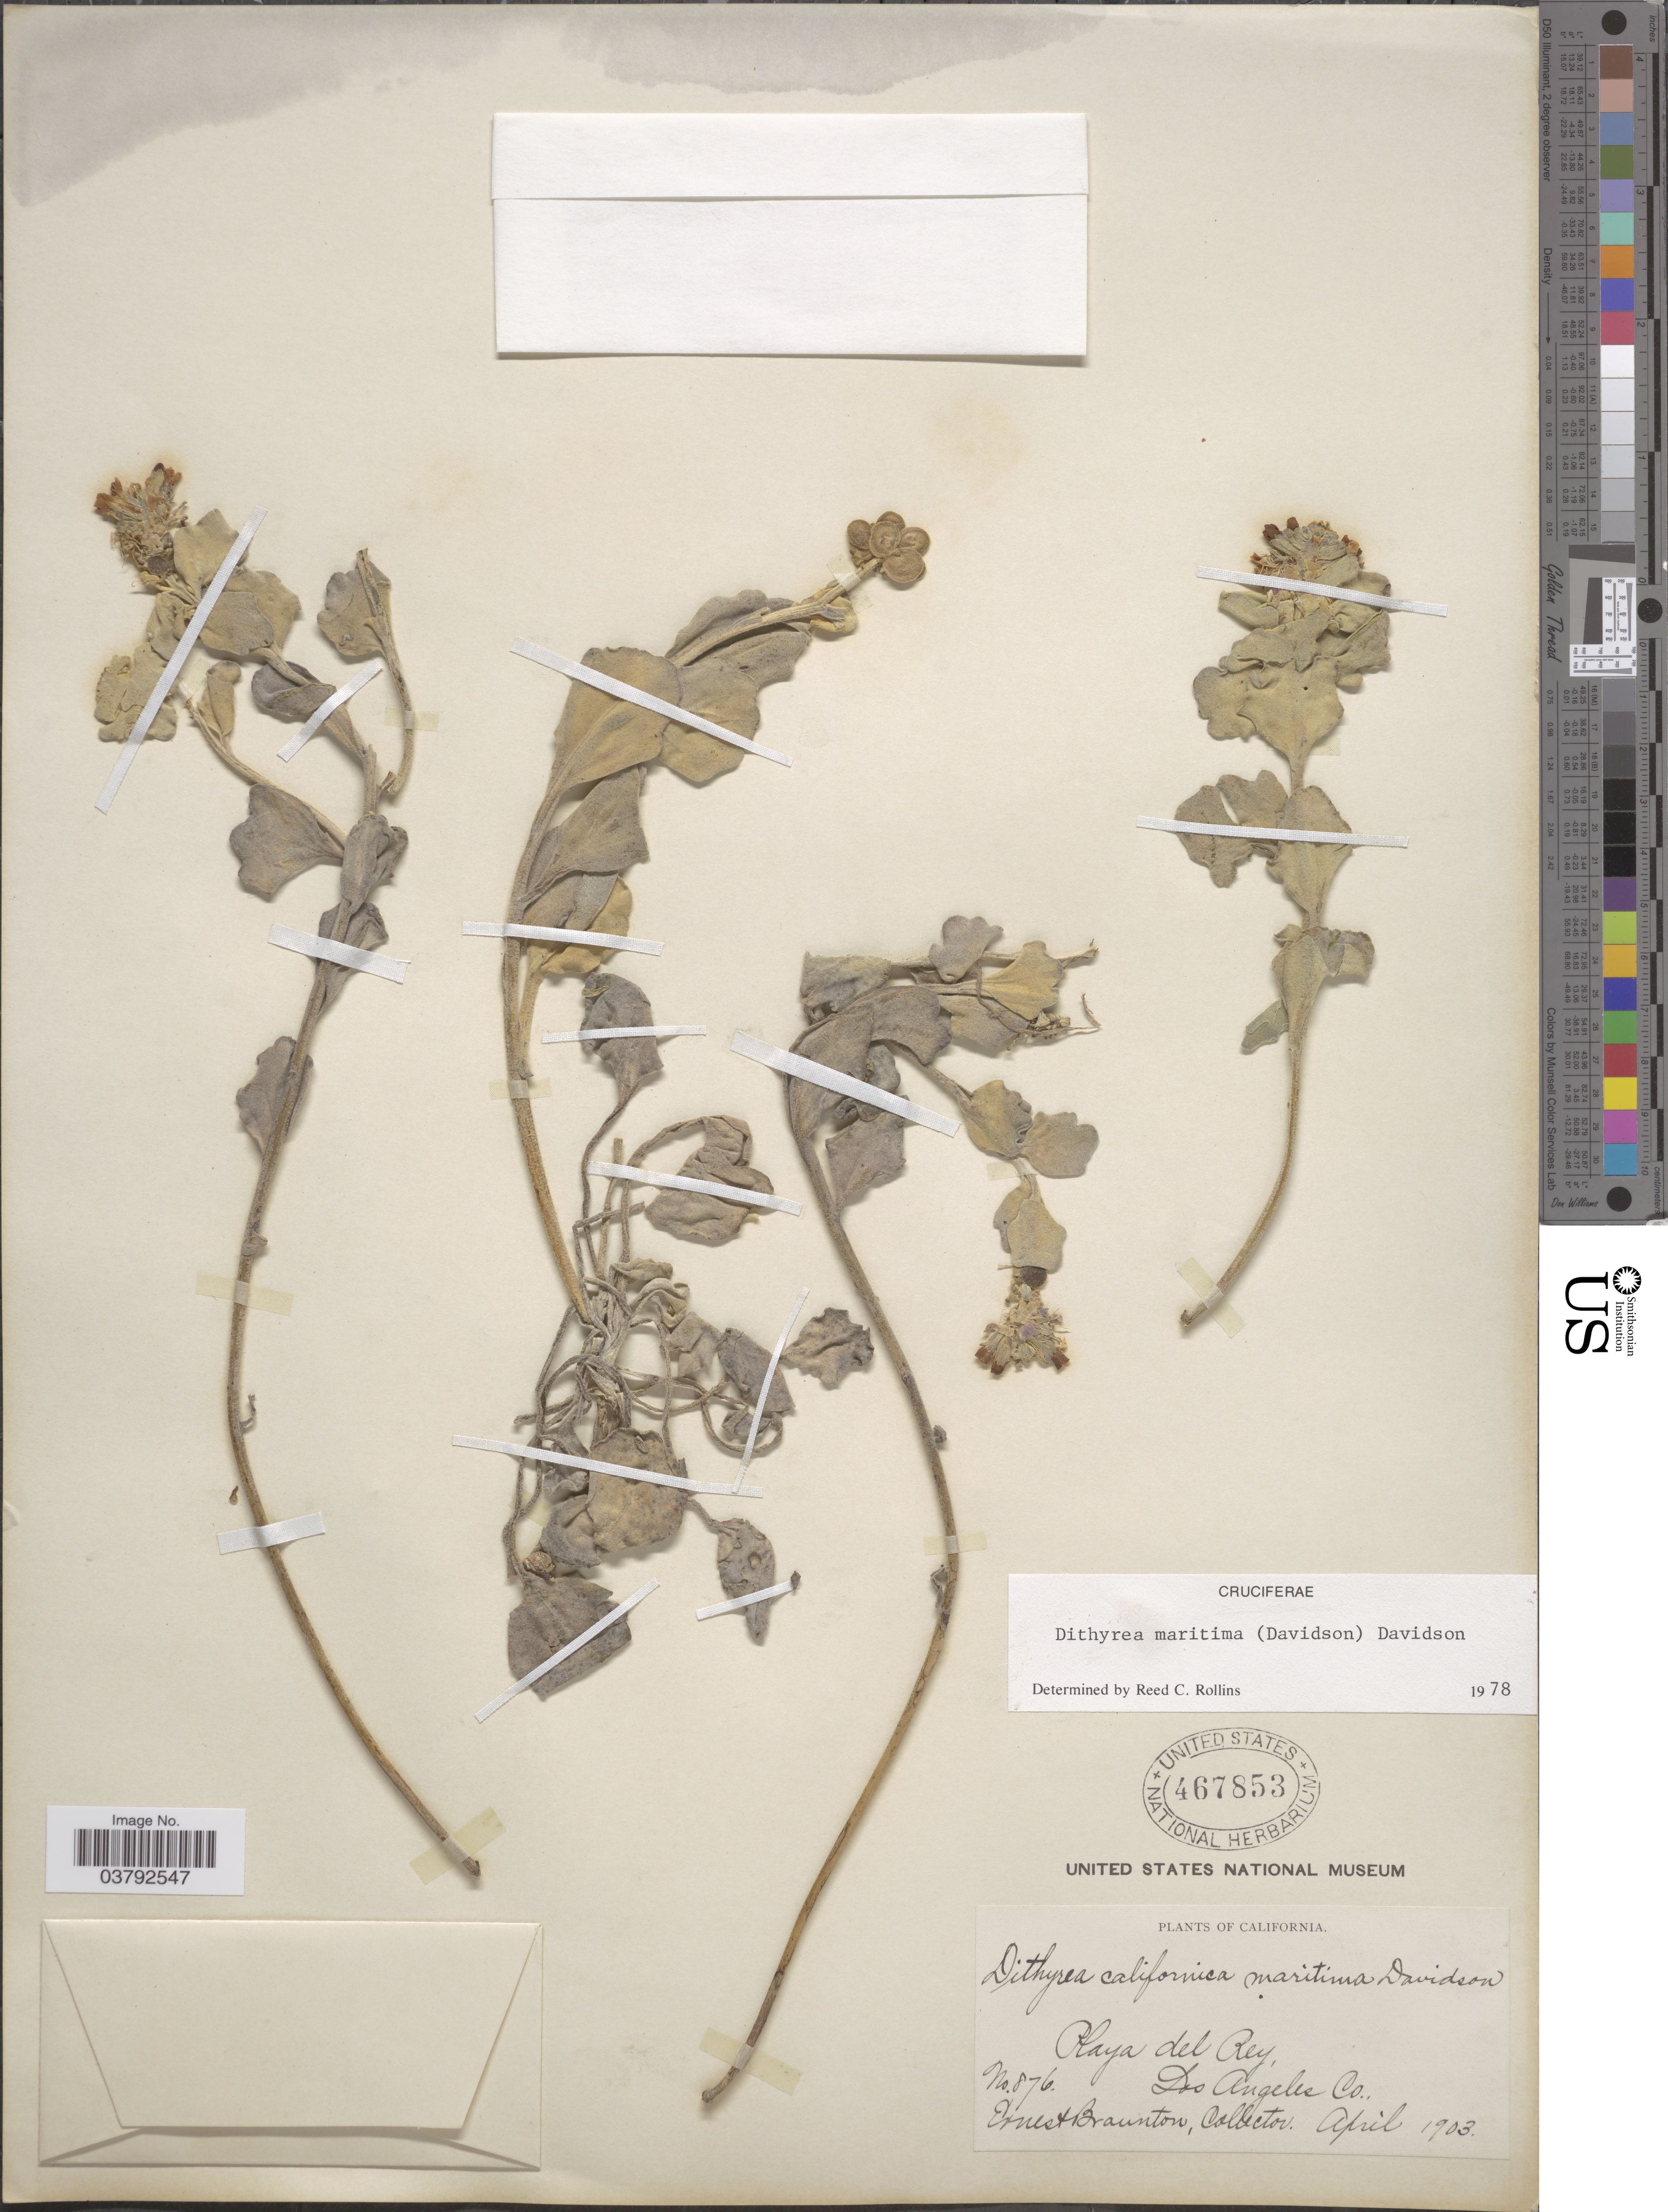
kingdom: Plantae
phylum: Tracheophyta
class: Magnoliopsida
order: Brassicales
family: Brassicaceae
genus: Dithyrea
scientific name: Dithyrea californica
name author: Harv.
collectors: E. Braunton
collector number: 876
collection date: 1903-04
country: United States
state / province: California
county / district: Los Angeles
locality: Playa del Rey, Los Angeles Co.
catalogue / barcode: US 467853